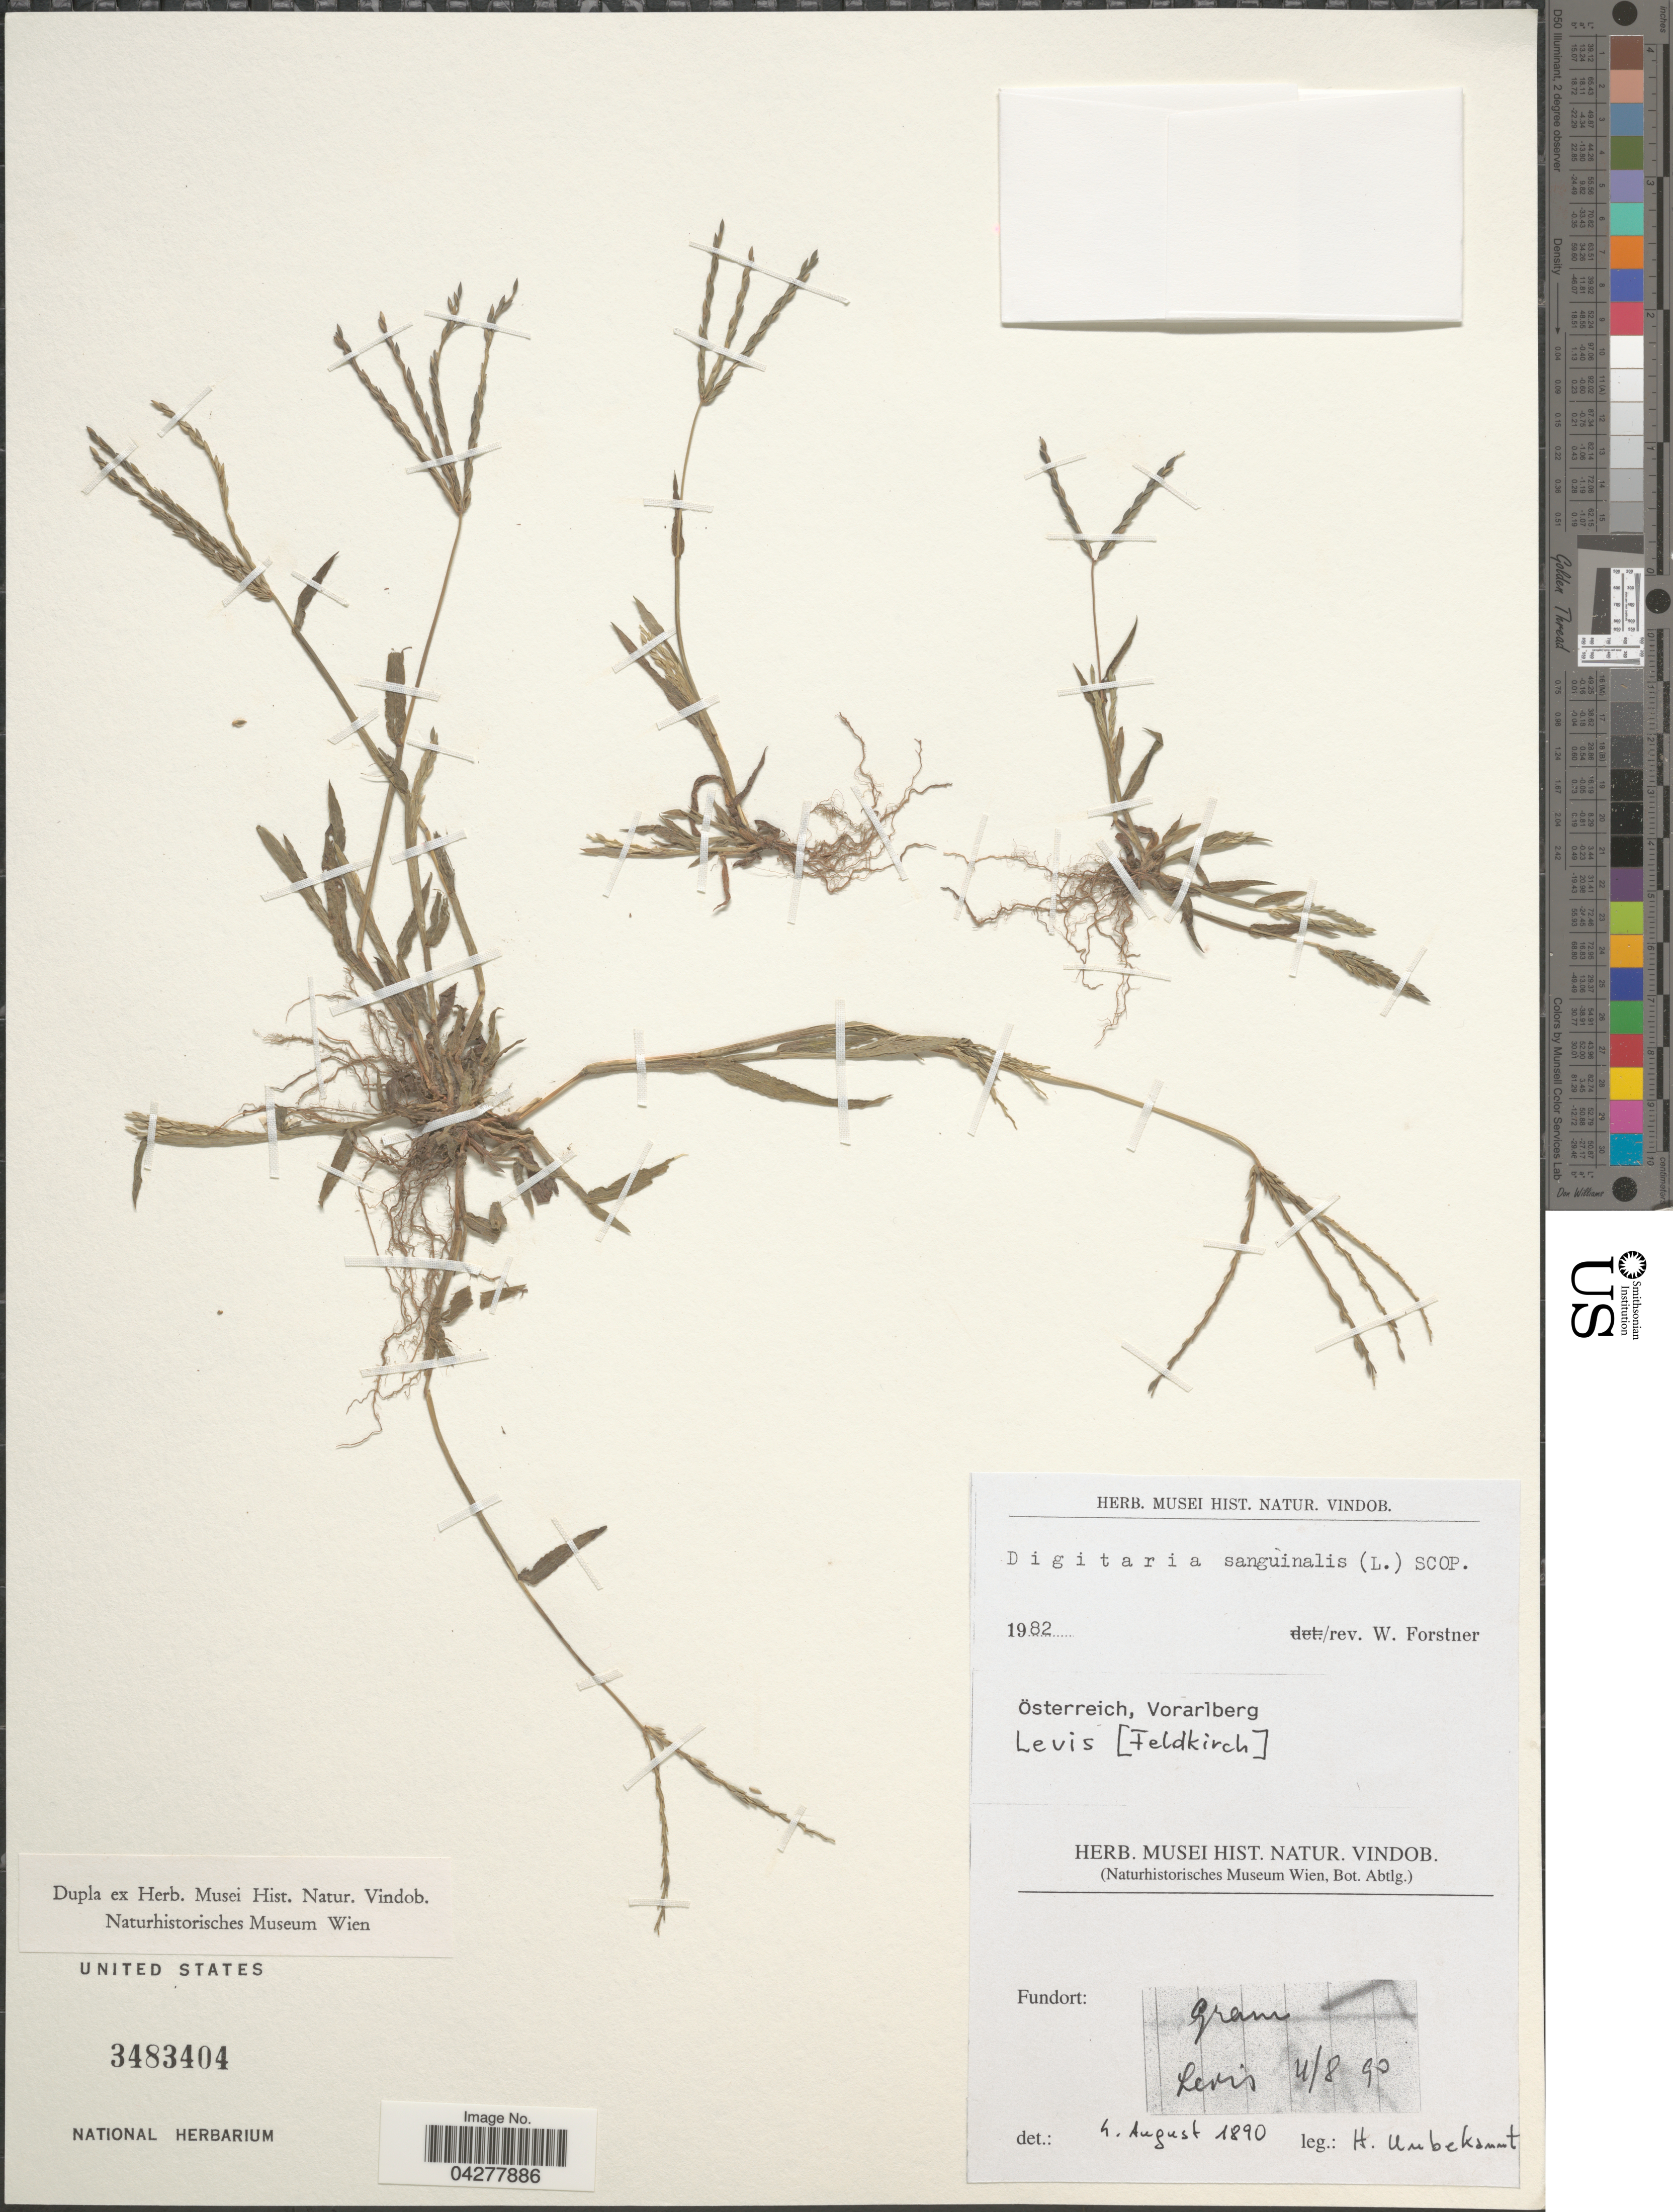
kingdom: Plantae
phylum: Tracheophyta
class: Liliopsida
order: Poales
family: Poaceae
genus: Digitaria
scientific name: Digitaria sanguinalis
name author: (L.) Scop.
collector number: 1982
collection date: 1890-08-04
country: Austria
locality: Österreich, Vorarlberg. Levis [Feldkirch].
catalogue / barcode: US 3483404